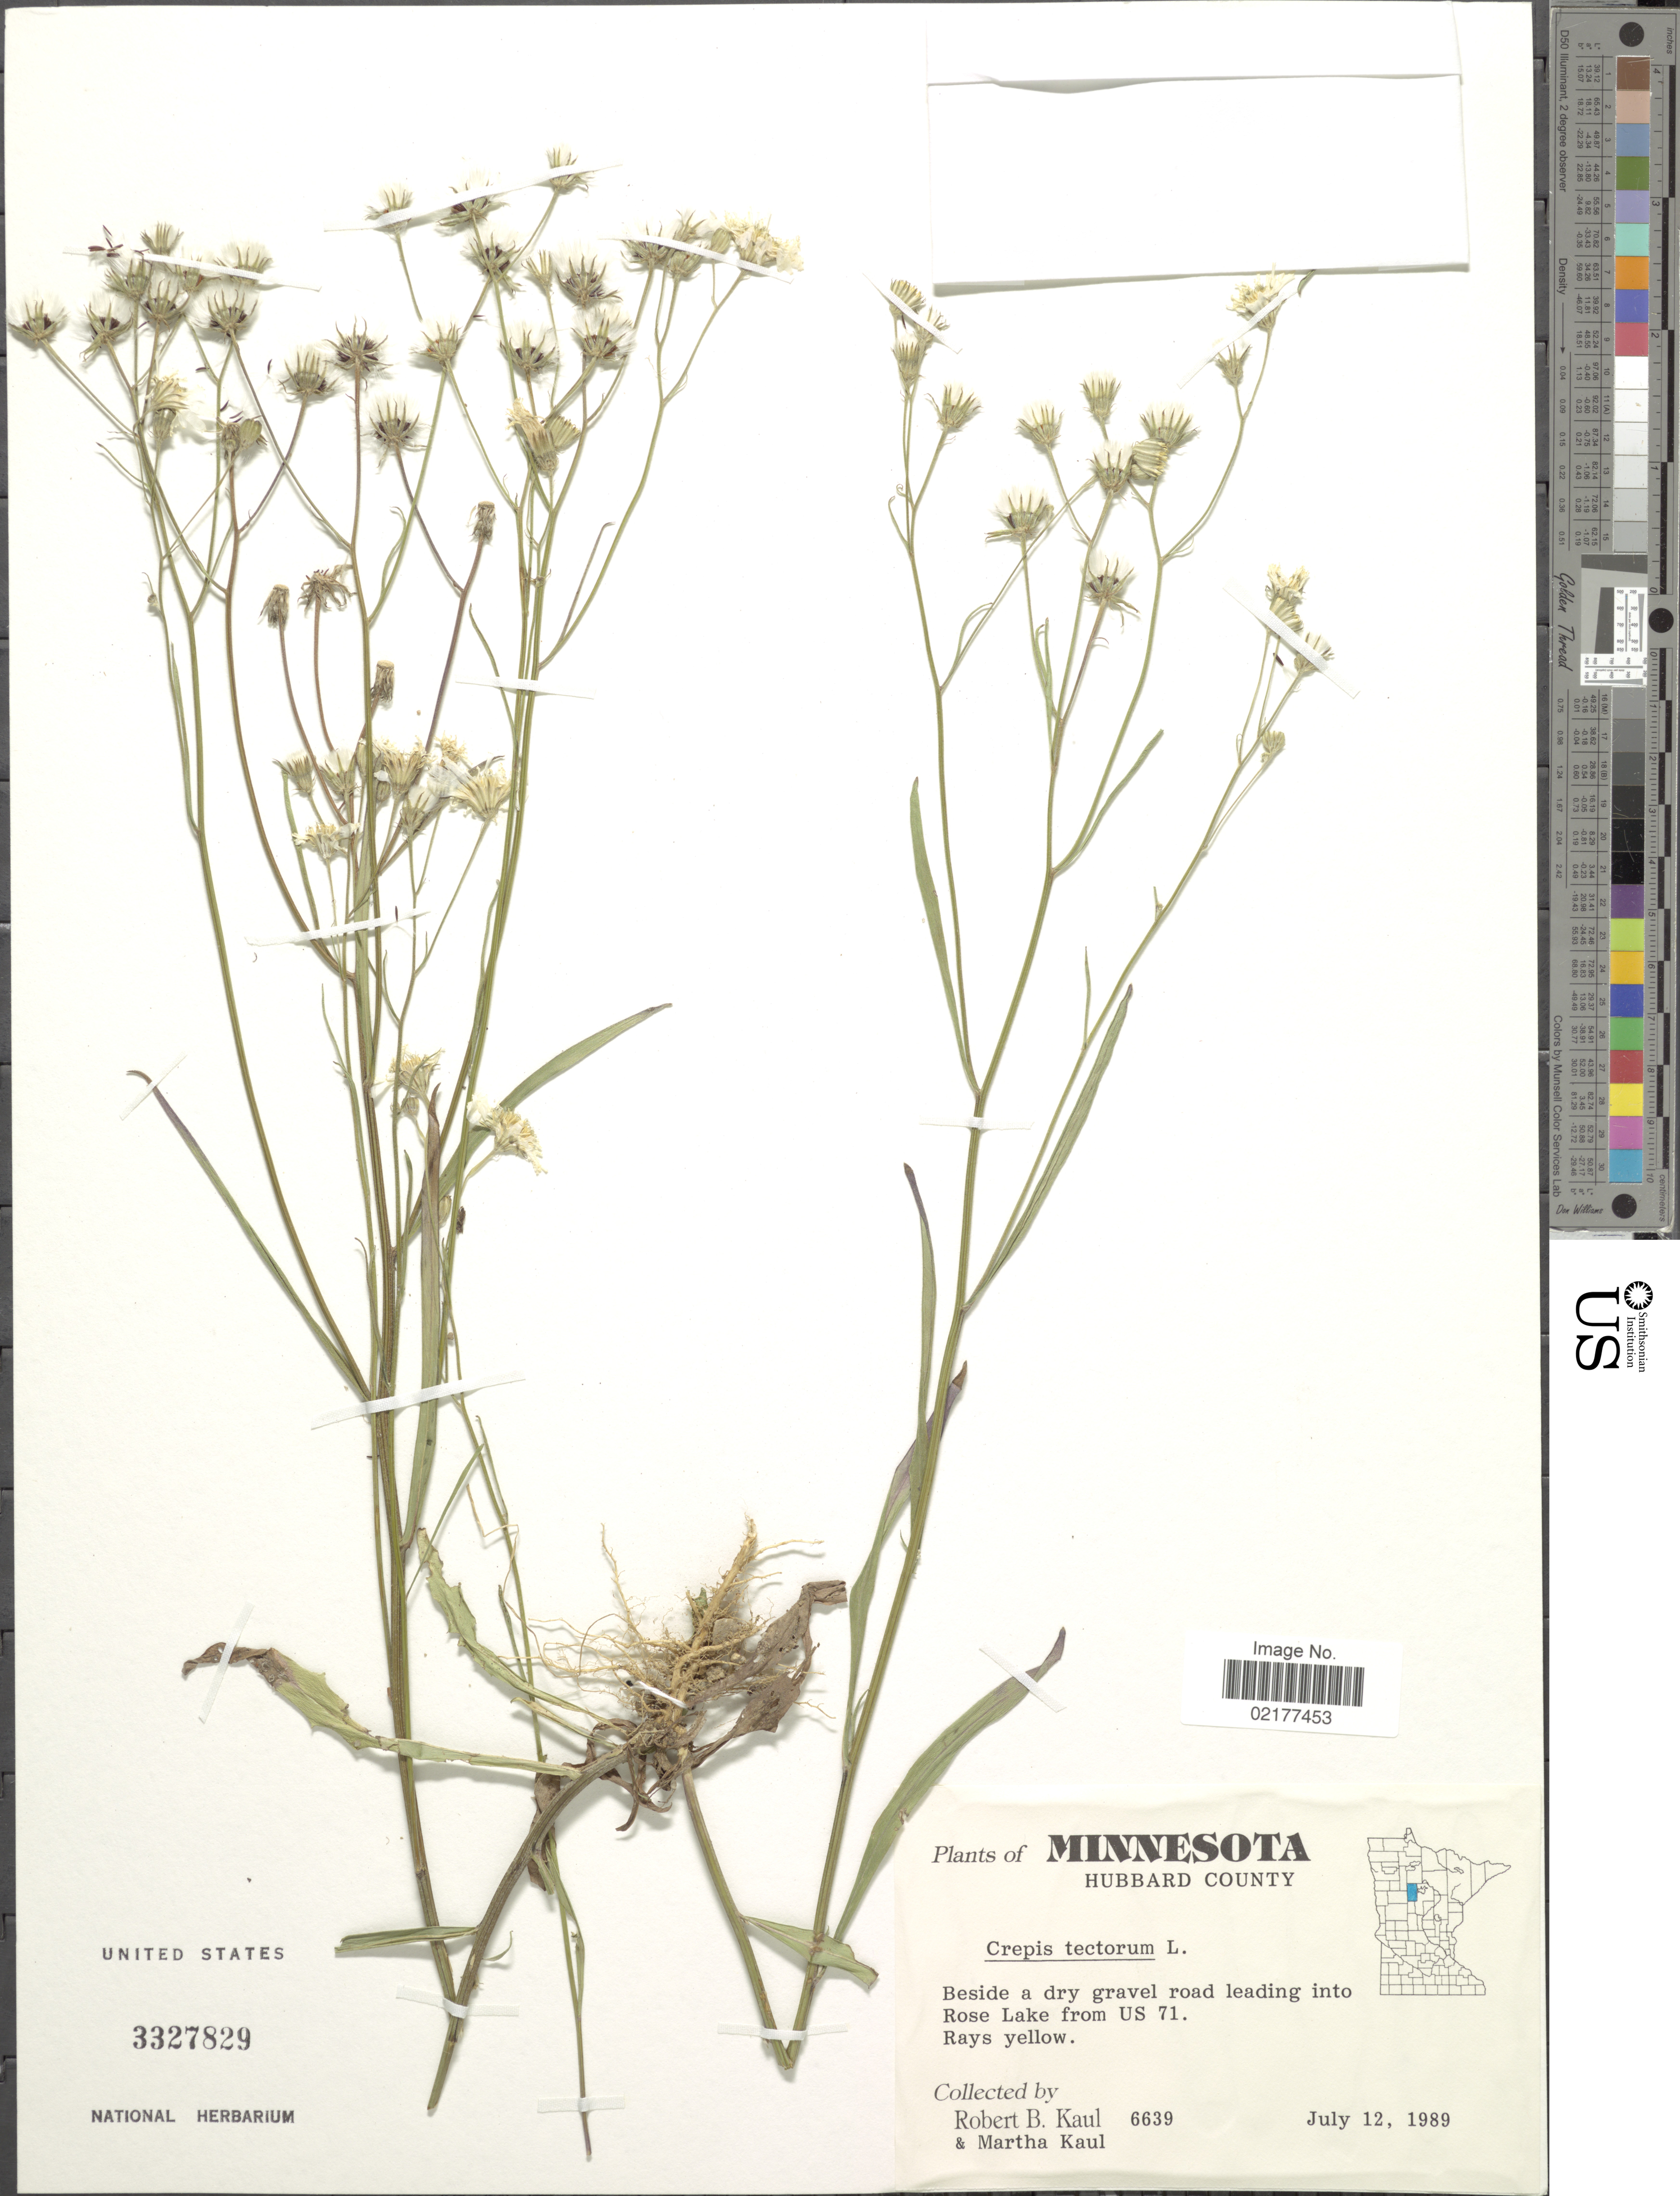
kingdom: Plantae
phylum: Tracheophyta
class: Magnoliopsida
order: Asterales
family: Asteraceae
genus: Crepis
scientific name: Crepis tectorum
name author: L.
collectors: R. Kaul & M. Kaul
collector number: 6639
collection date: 1989-07-12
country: United States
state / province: Minnesota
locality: Hubbard County. Rose Lake from US 71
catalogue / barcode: US 3327829